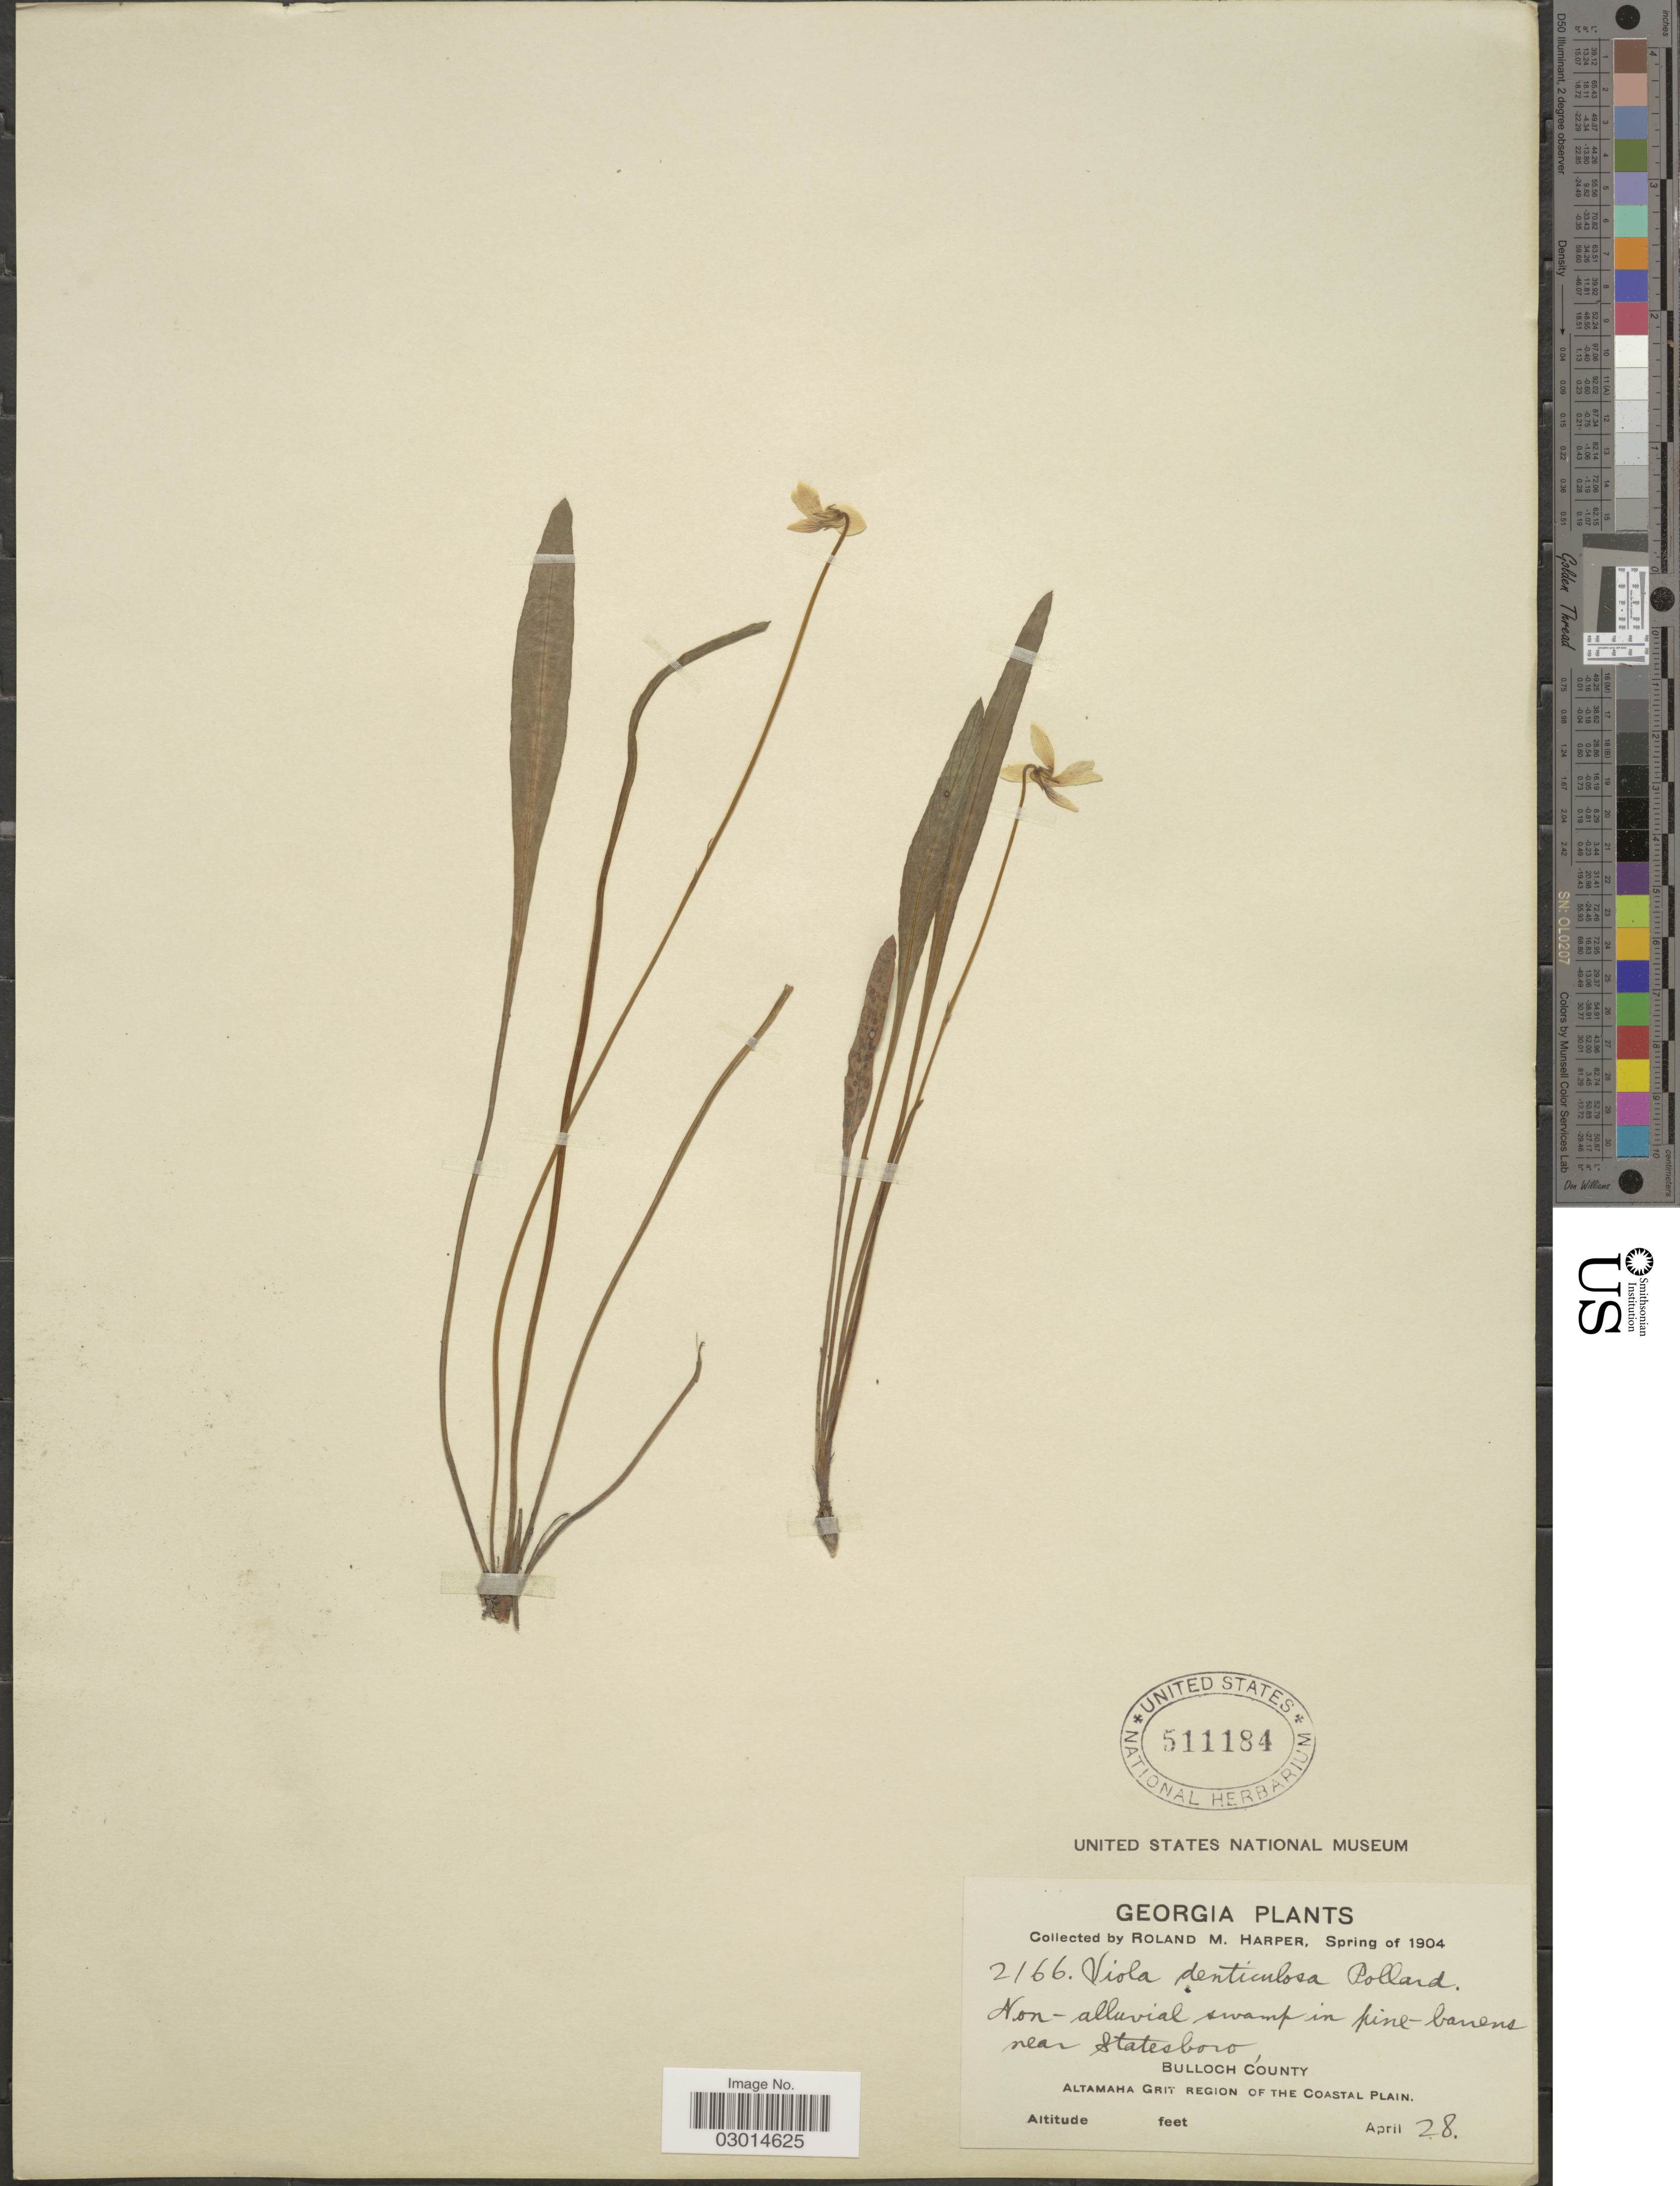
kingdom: Plantae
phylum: Tracheophyta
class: Magnoliopsida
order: Malpighiales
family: Violaceae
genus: Viola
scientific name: Viola dentriculosa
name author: Pursh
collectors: R. M. Harper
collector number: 2166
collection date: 1904-04-28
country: United States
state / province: Georgia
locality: Near Statesboro, Bulloch County. Altamaha Grit Region of the Coastal Plain.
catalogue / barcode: US 511184